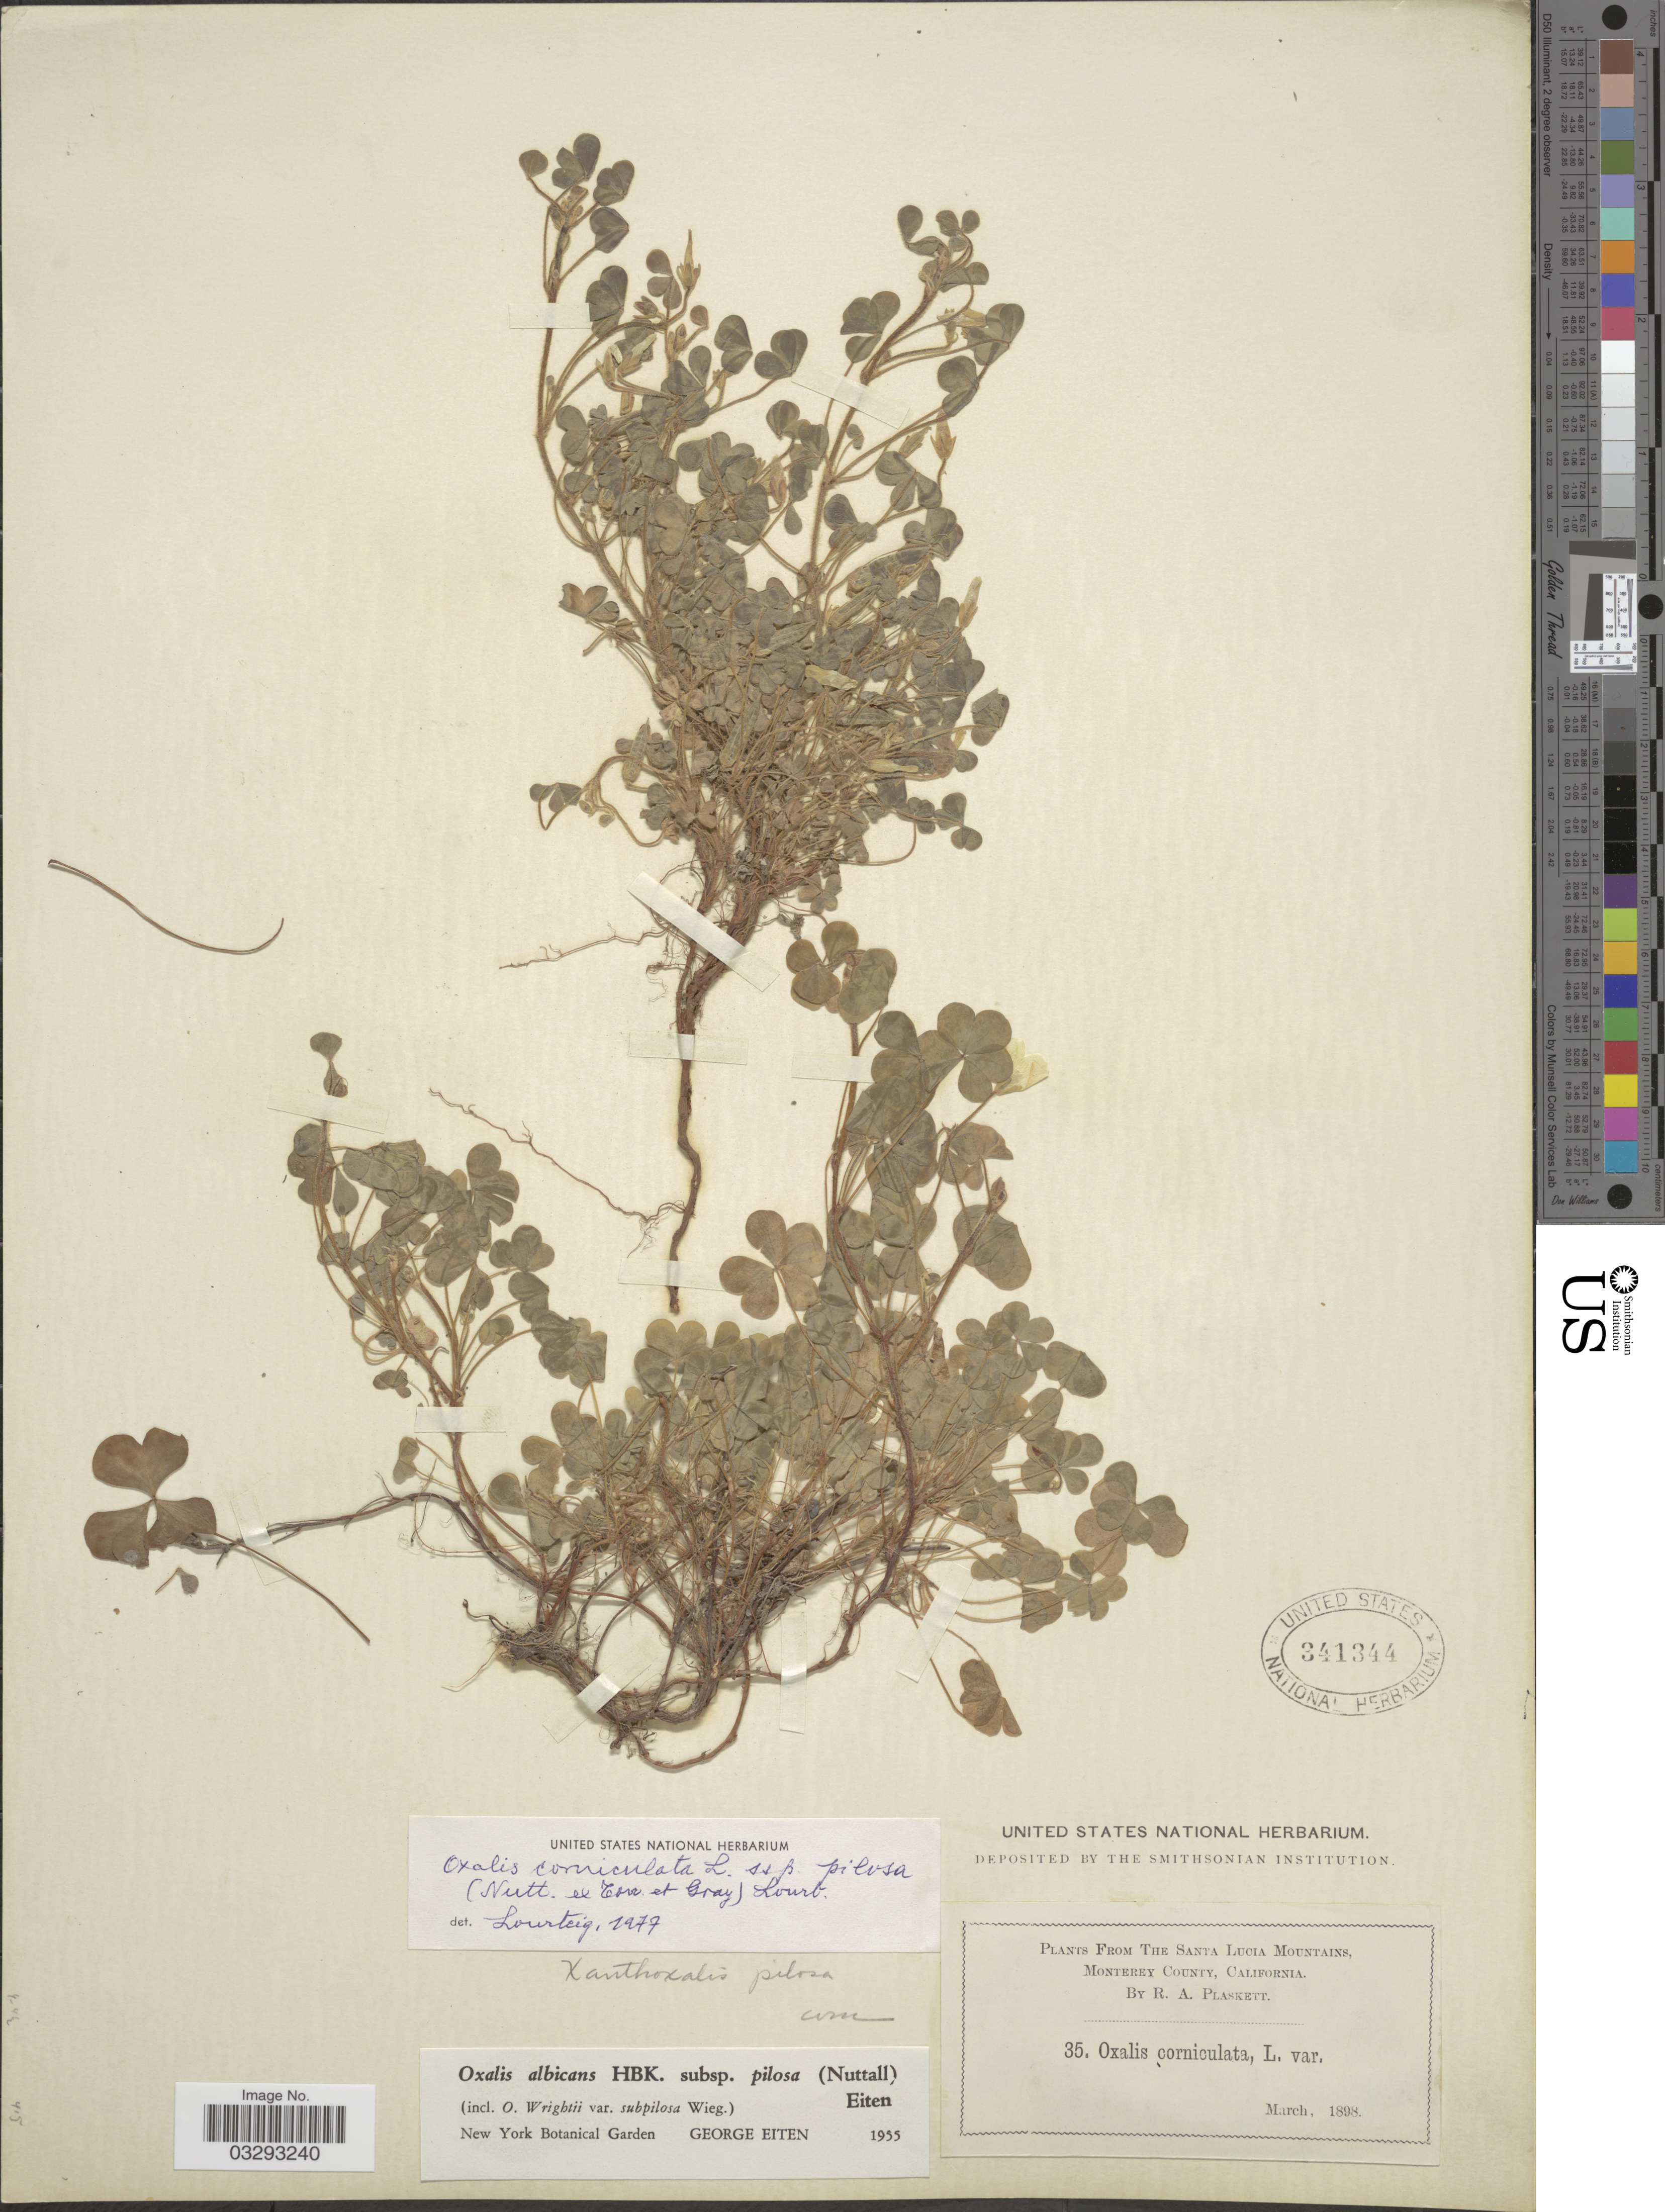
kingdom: Plantae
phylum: Tracheophyta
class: Magnoliopsida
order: Oxalidales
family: Oxalidaceae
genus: Oxalis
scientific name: Oxalis corniculata subsp. pilosa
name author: (Nutt.) Lourteig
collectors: R. Plaskett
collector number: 35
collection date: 1898-03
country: United States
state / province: California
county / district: Monterey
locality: Santa Lucia Mountains, Monterey County.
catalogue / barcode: US 341344